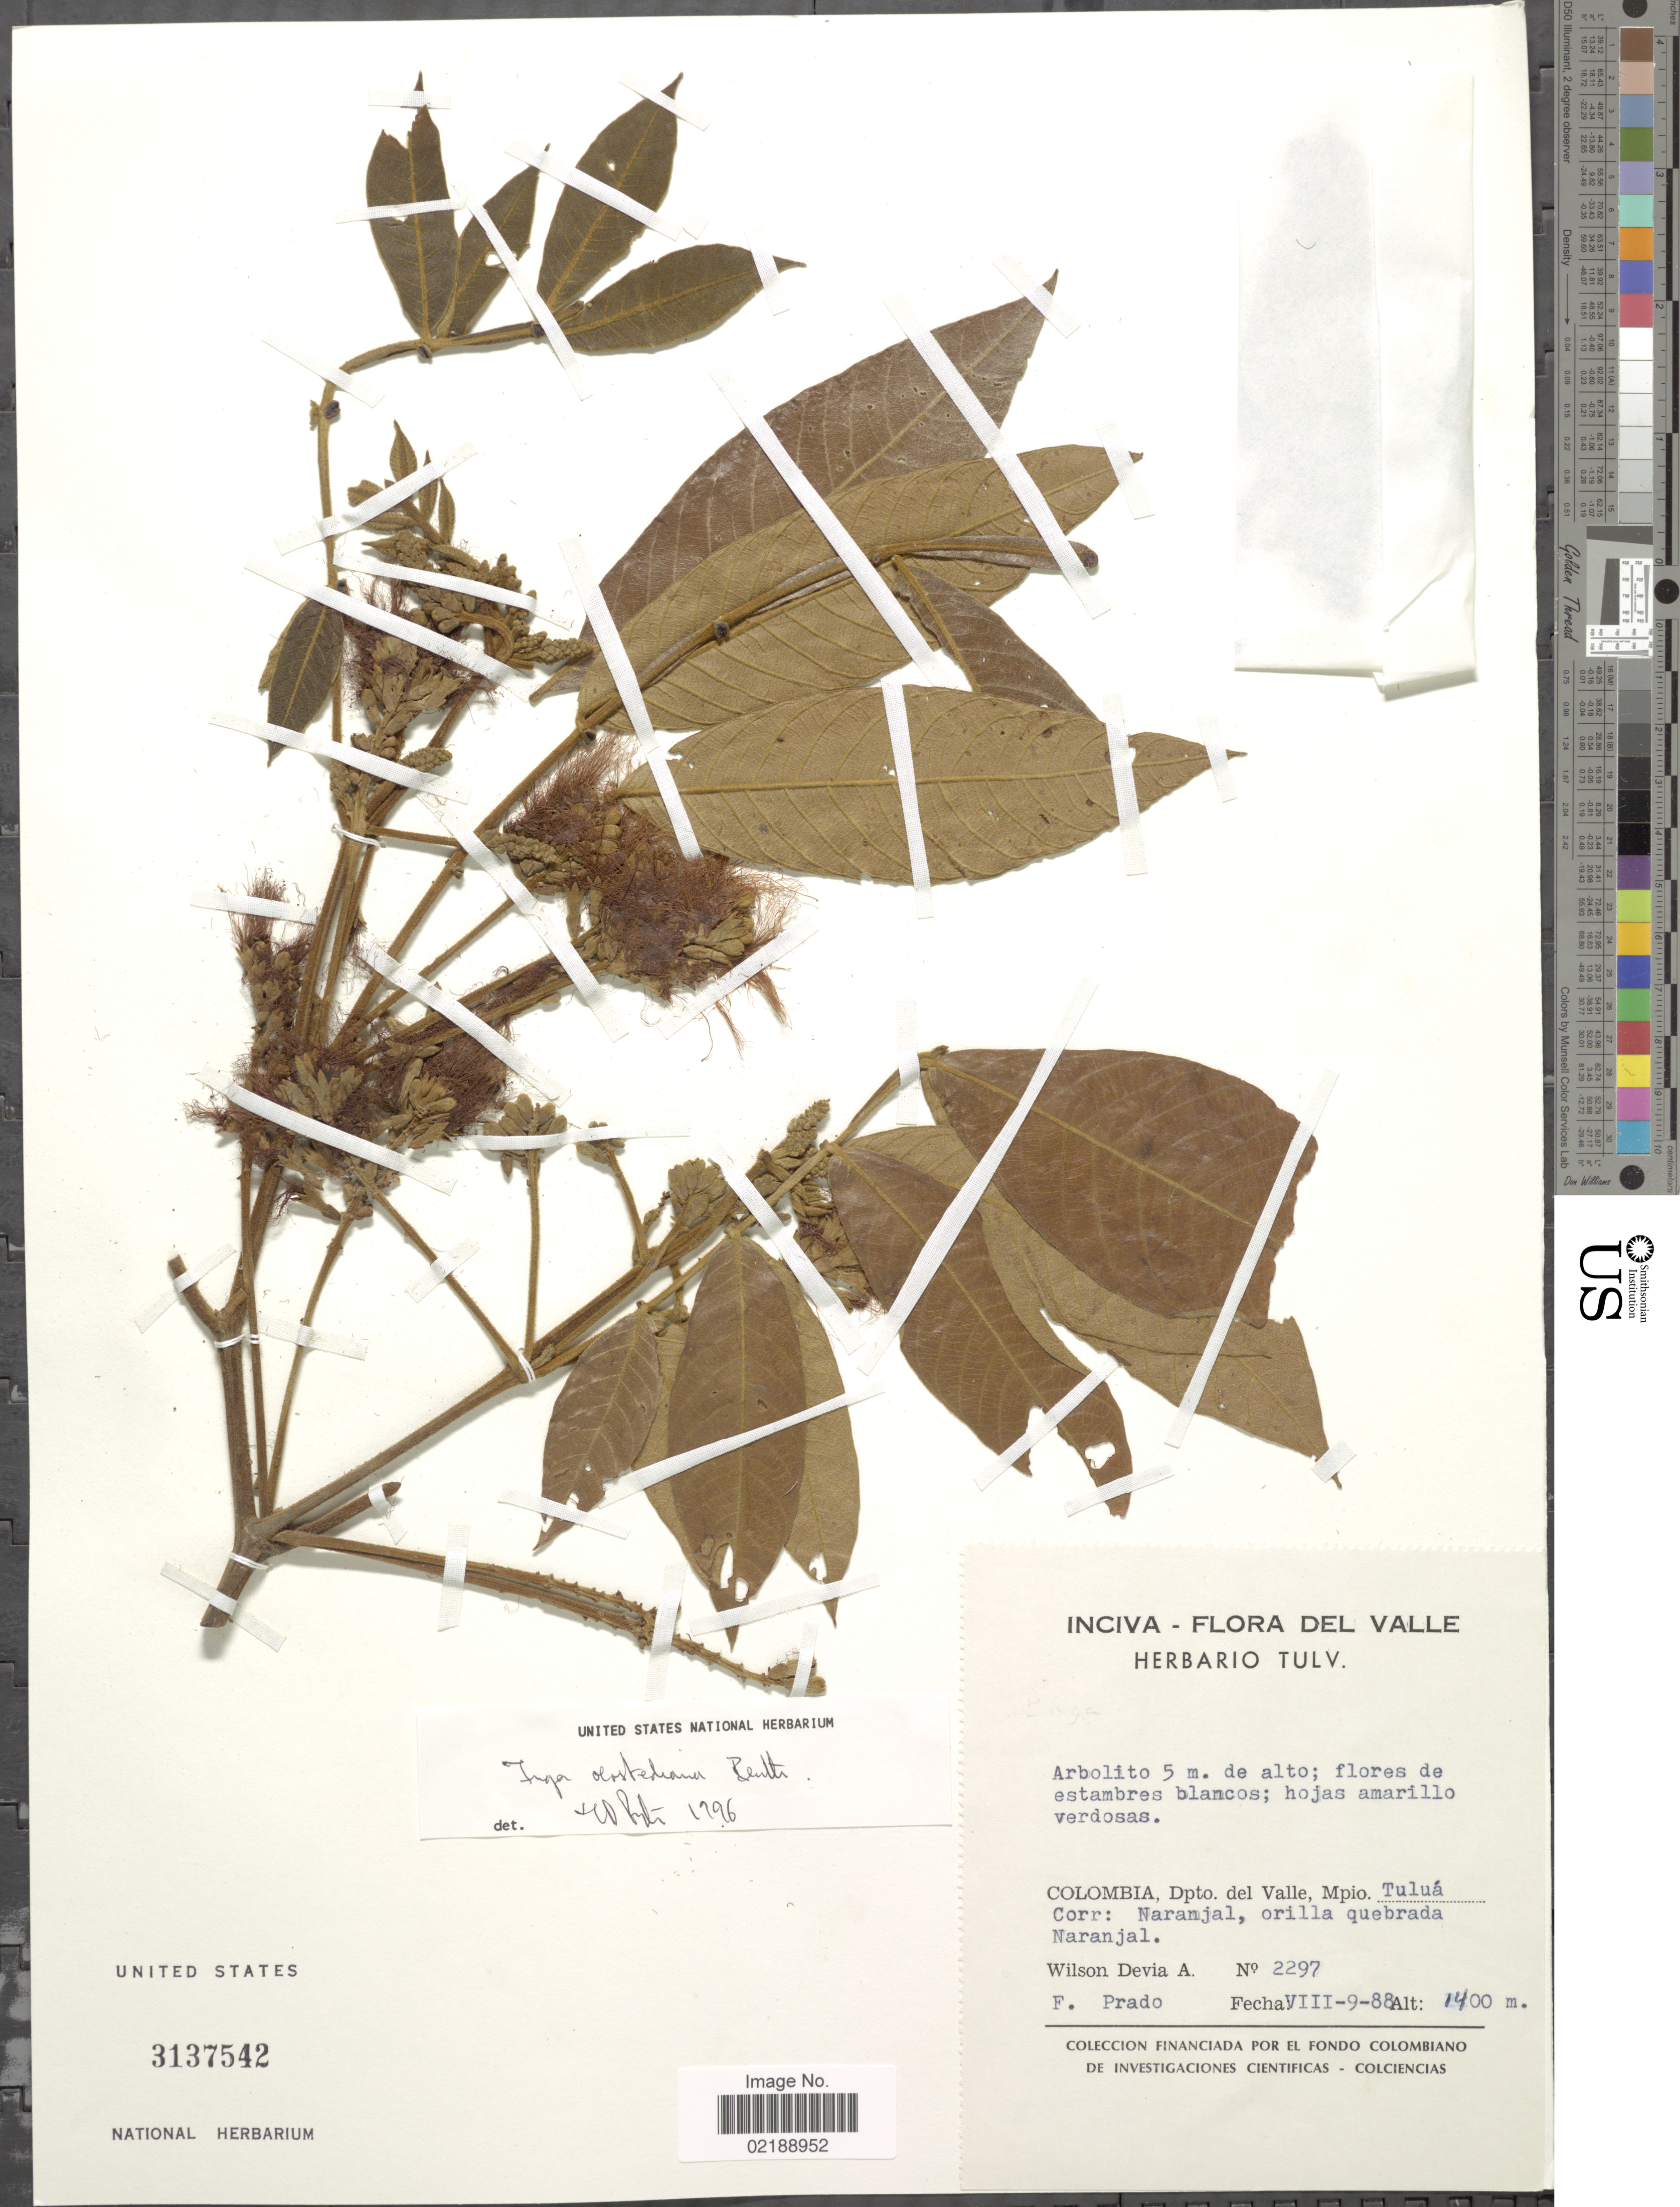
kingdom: Plantae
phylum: Tracheophyta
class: Magnoliopsida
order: Fabales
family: Fabaceae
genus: Inga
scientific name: Inga oerstediana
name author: Benth.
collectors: W. Devia A. & F. Prado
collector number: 2297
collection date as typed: Transcribed d/m/y: 9/8/88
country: Colombia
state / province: Valle del Cauca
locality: Dpto del Valle, Mpio. Tuluá Corr: Naranjal, orilla quebrada Narajal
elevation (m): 1400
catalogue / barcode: US 3137542